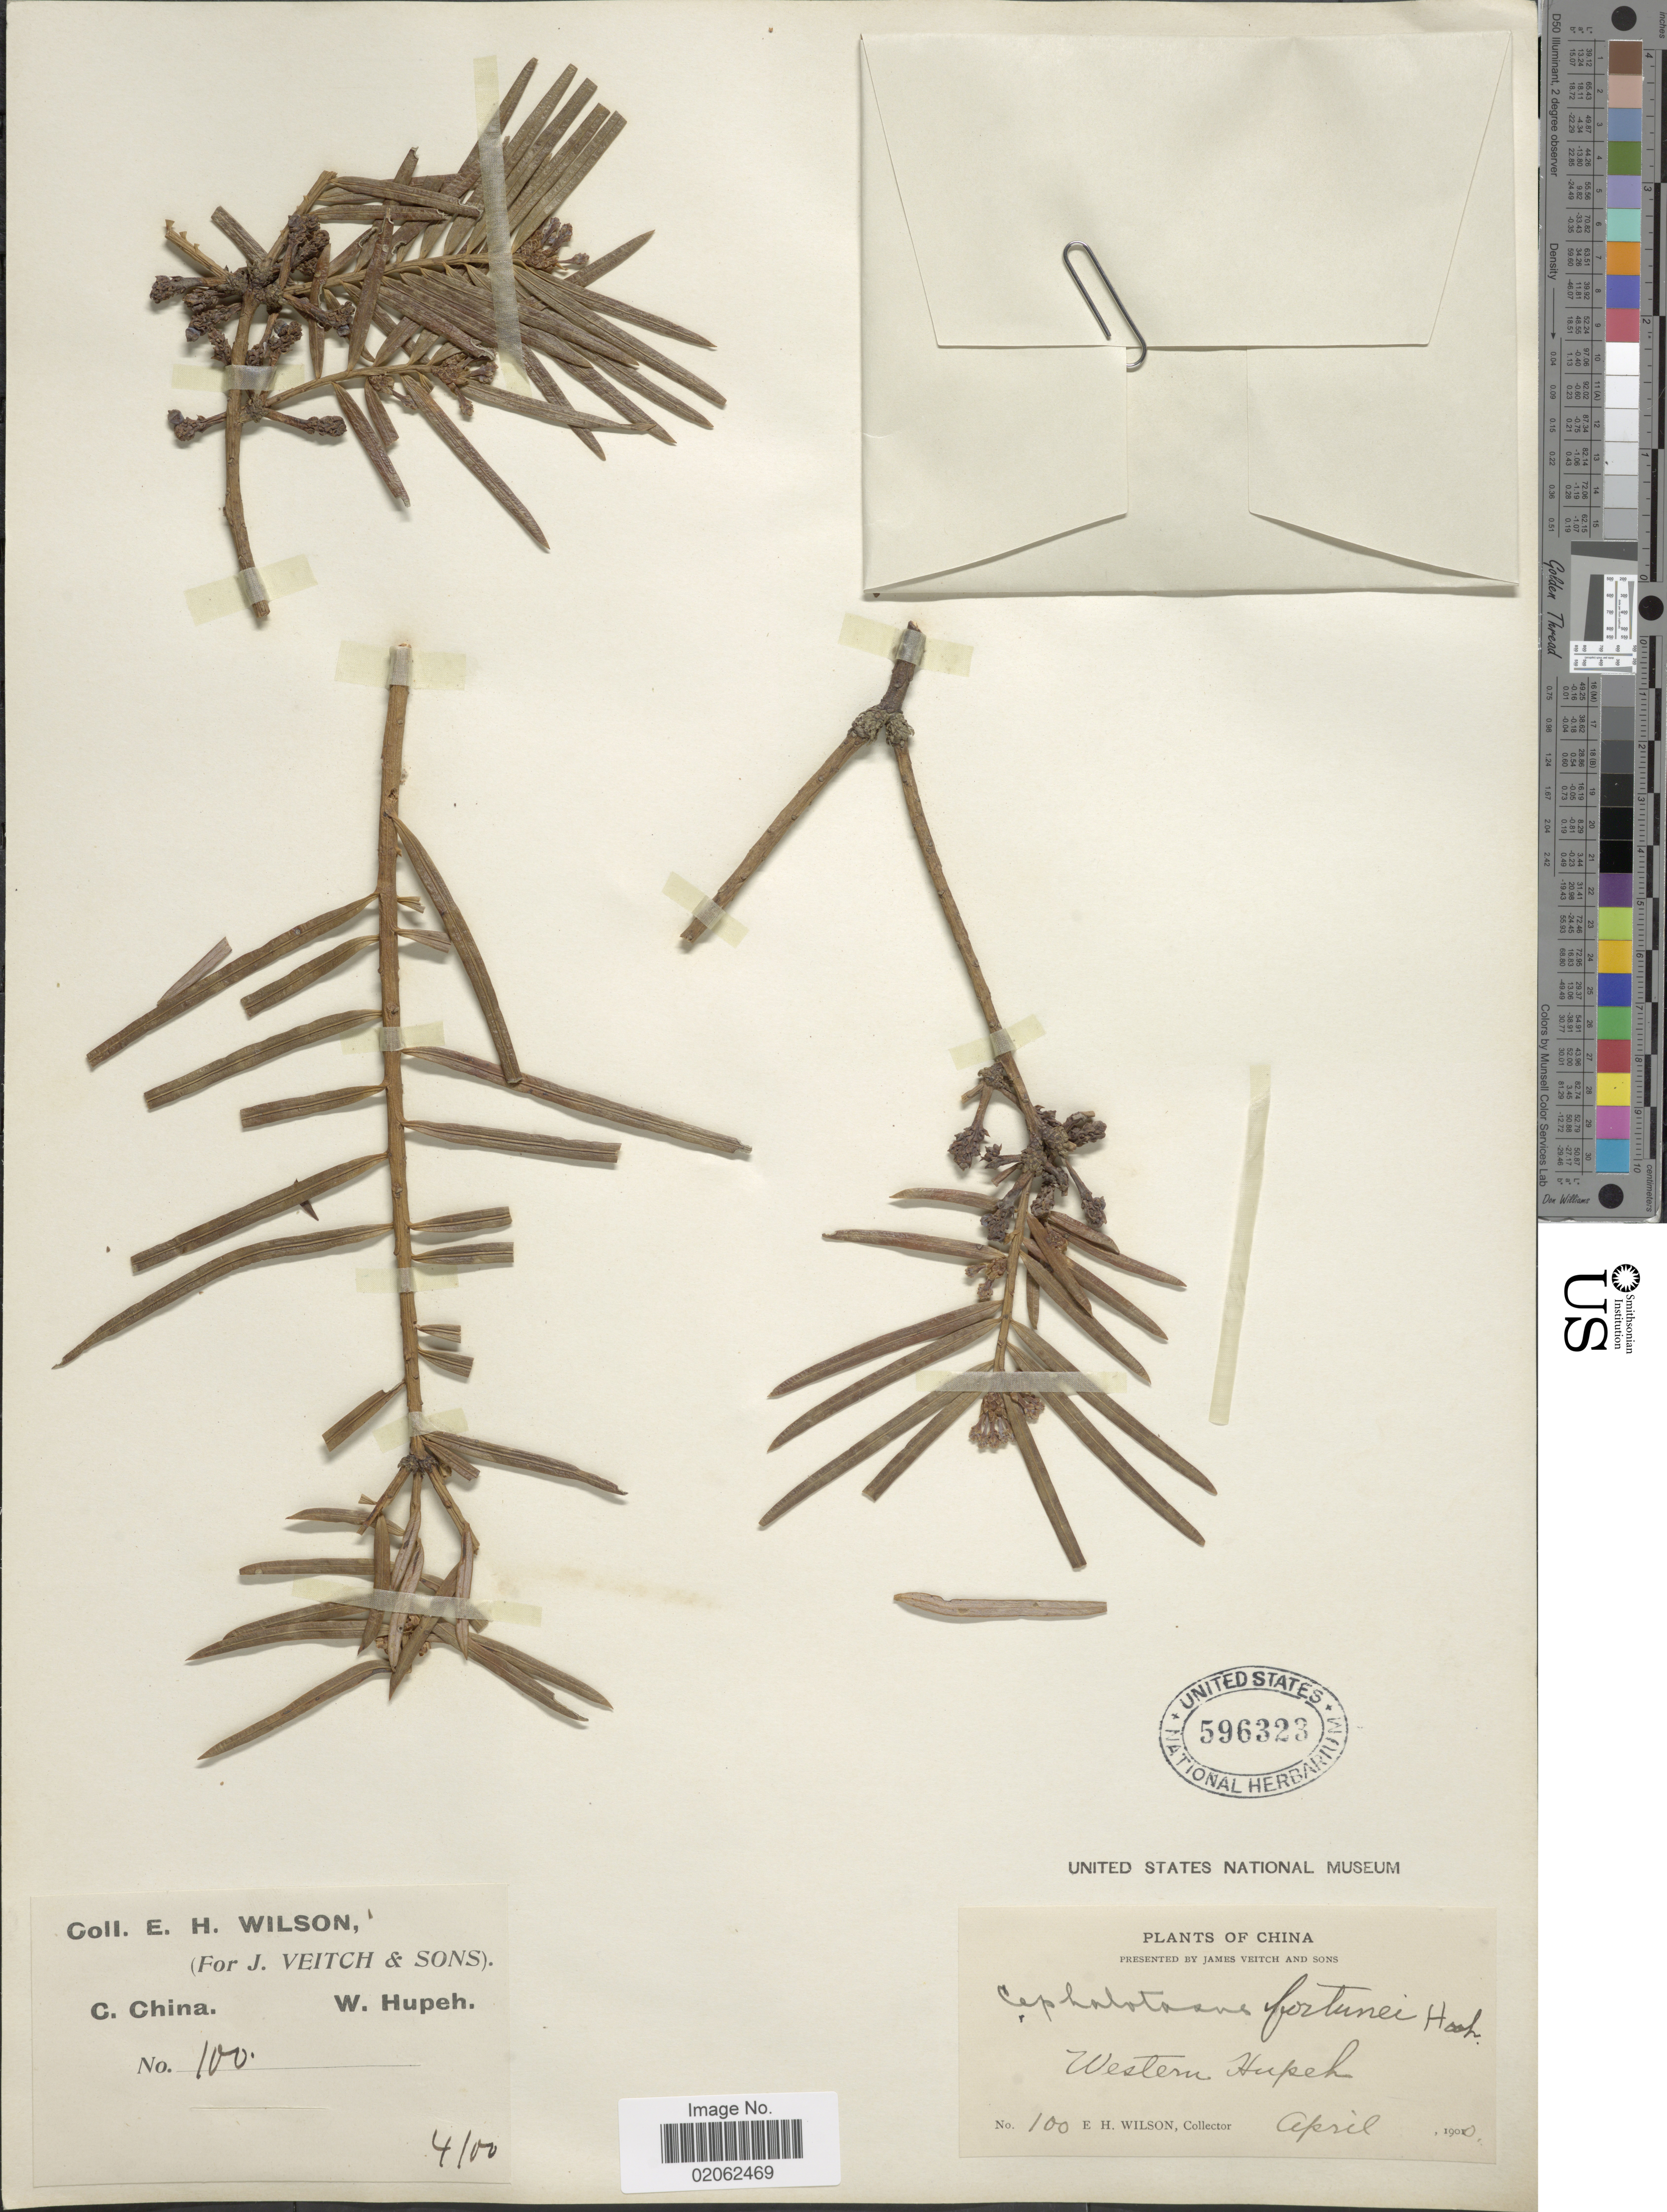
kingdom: Plantae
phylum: Tracheophyta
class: Pinopsida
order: Pinales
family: Cephalotaxaceae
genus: Cephalotaxus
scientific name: Cephalotaxus fortunei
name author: Hook.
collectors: E. Wilson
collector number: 100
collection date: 1900-04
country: China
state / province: Hubei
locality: Western Hupeh. C. China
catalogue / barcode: US 596323